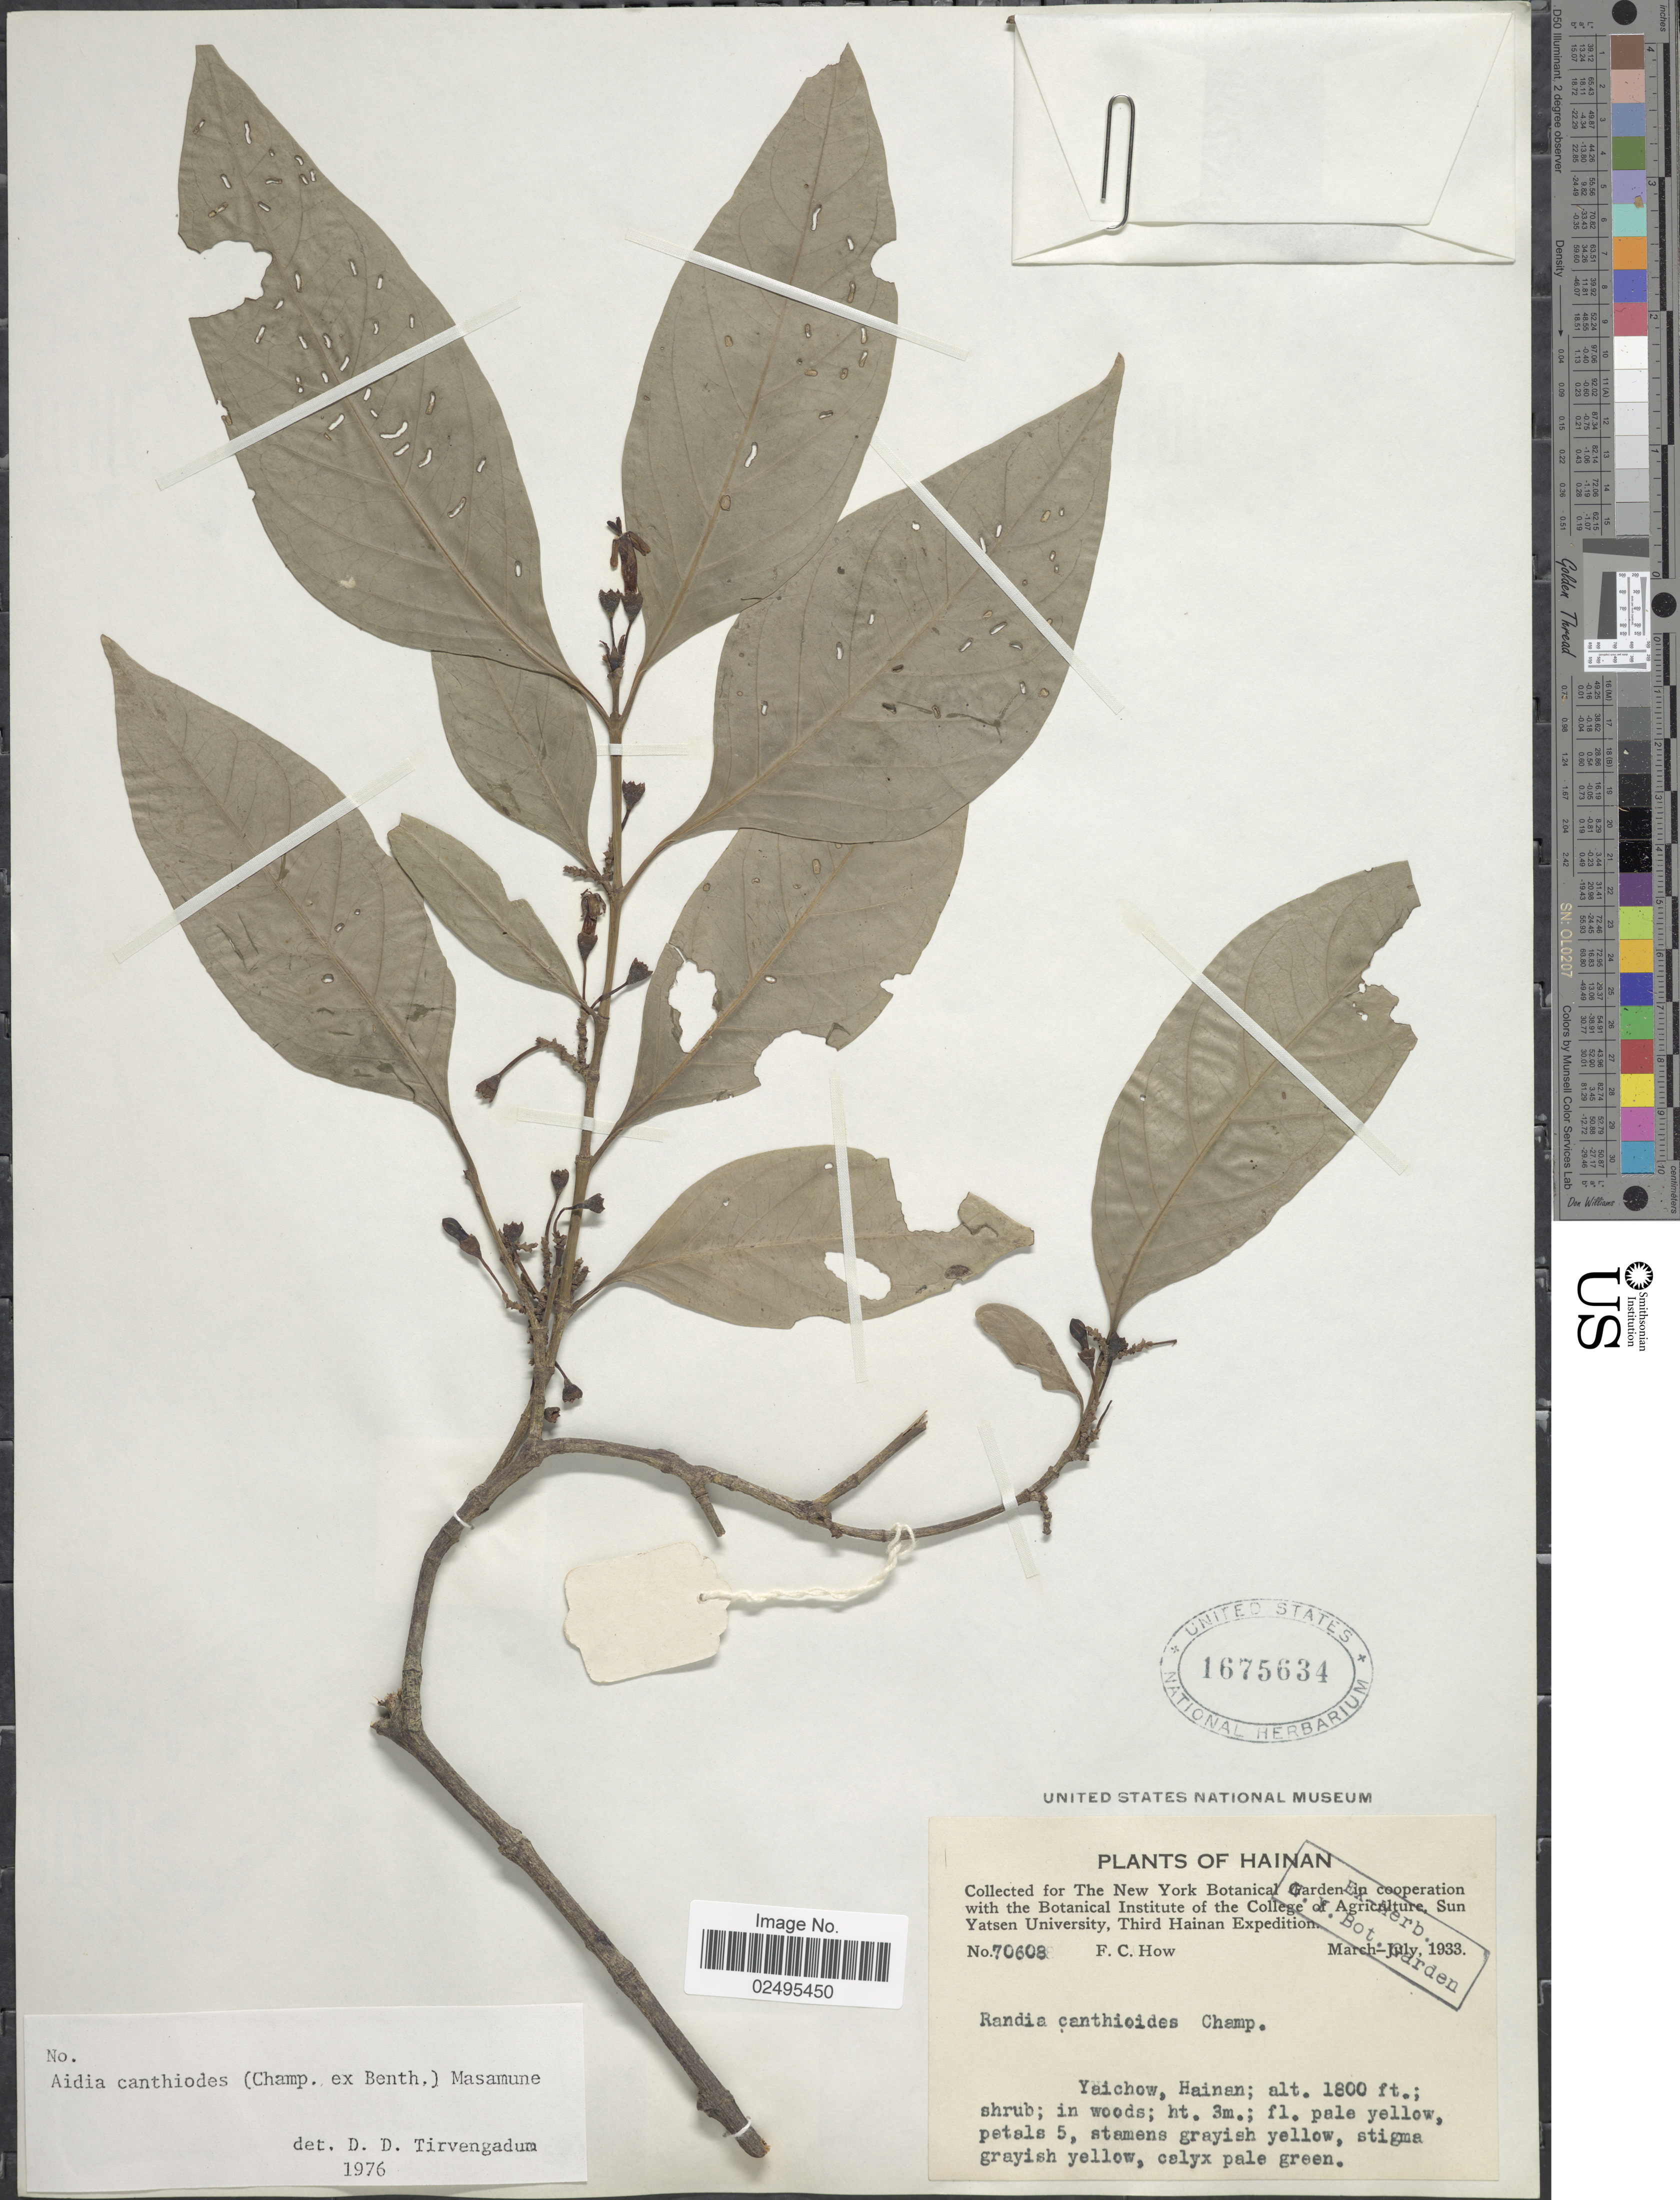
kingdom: Plantae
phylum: Tracheophyta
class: Magnoliopsida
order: Gentianales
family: Rubiaceae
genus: Aidia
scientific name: Aidia canthioides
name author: (Champ. ex Benth.) Masam.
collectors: F. C. How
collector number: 70608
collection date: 1933-03/1933-07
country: China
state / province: Hainan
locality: Yaichow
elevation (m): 549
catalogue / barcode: US 1675634